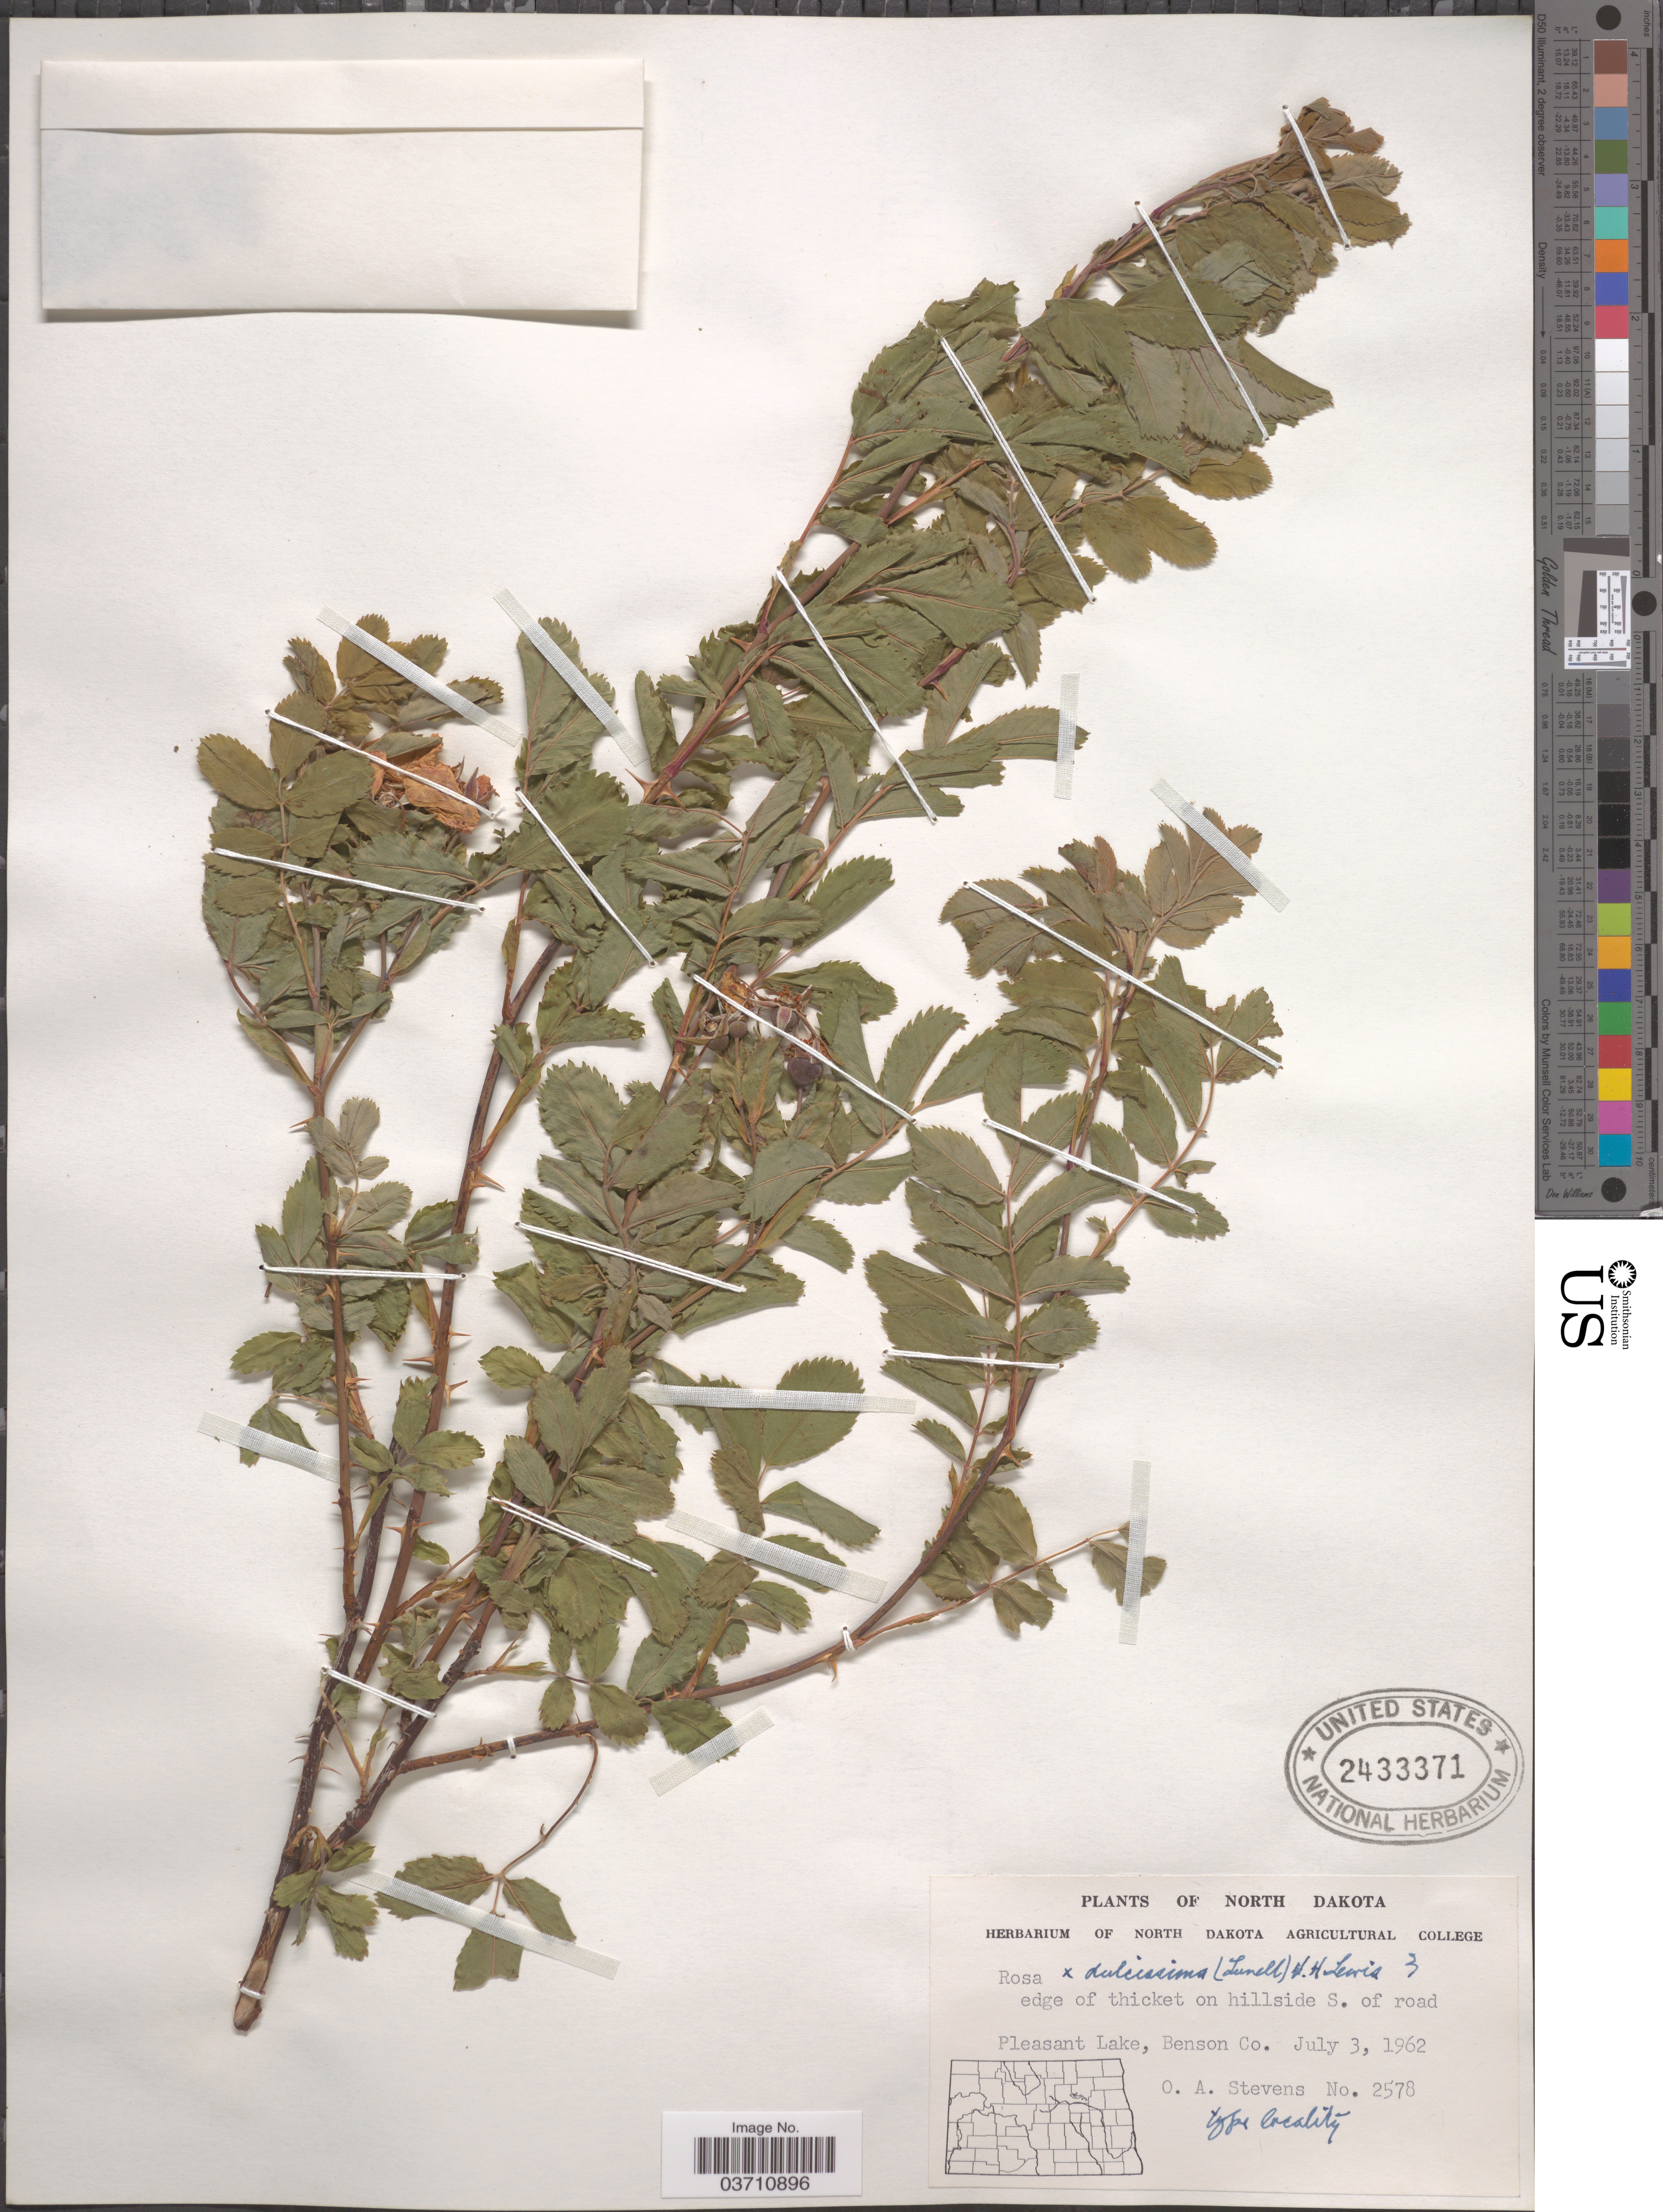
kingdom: Plantae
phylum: Tracheophyta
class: Magnoliopsida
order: Rosales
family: Rosaceae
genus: Rosa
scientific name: Rosa dulcissima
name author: Lunell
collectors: O. A. Stevens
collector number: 2578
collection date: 1962-07-03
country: United States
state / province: North Dakota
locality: Edge of thicket on hillside S. of road Pleasant Lake, Benson Co.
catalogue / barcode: US 2433371